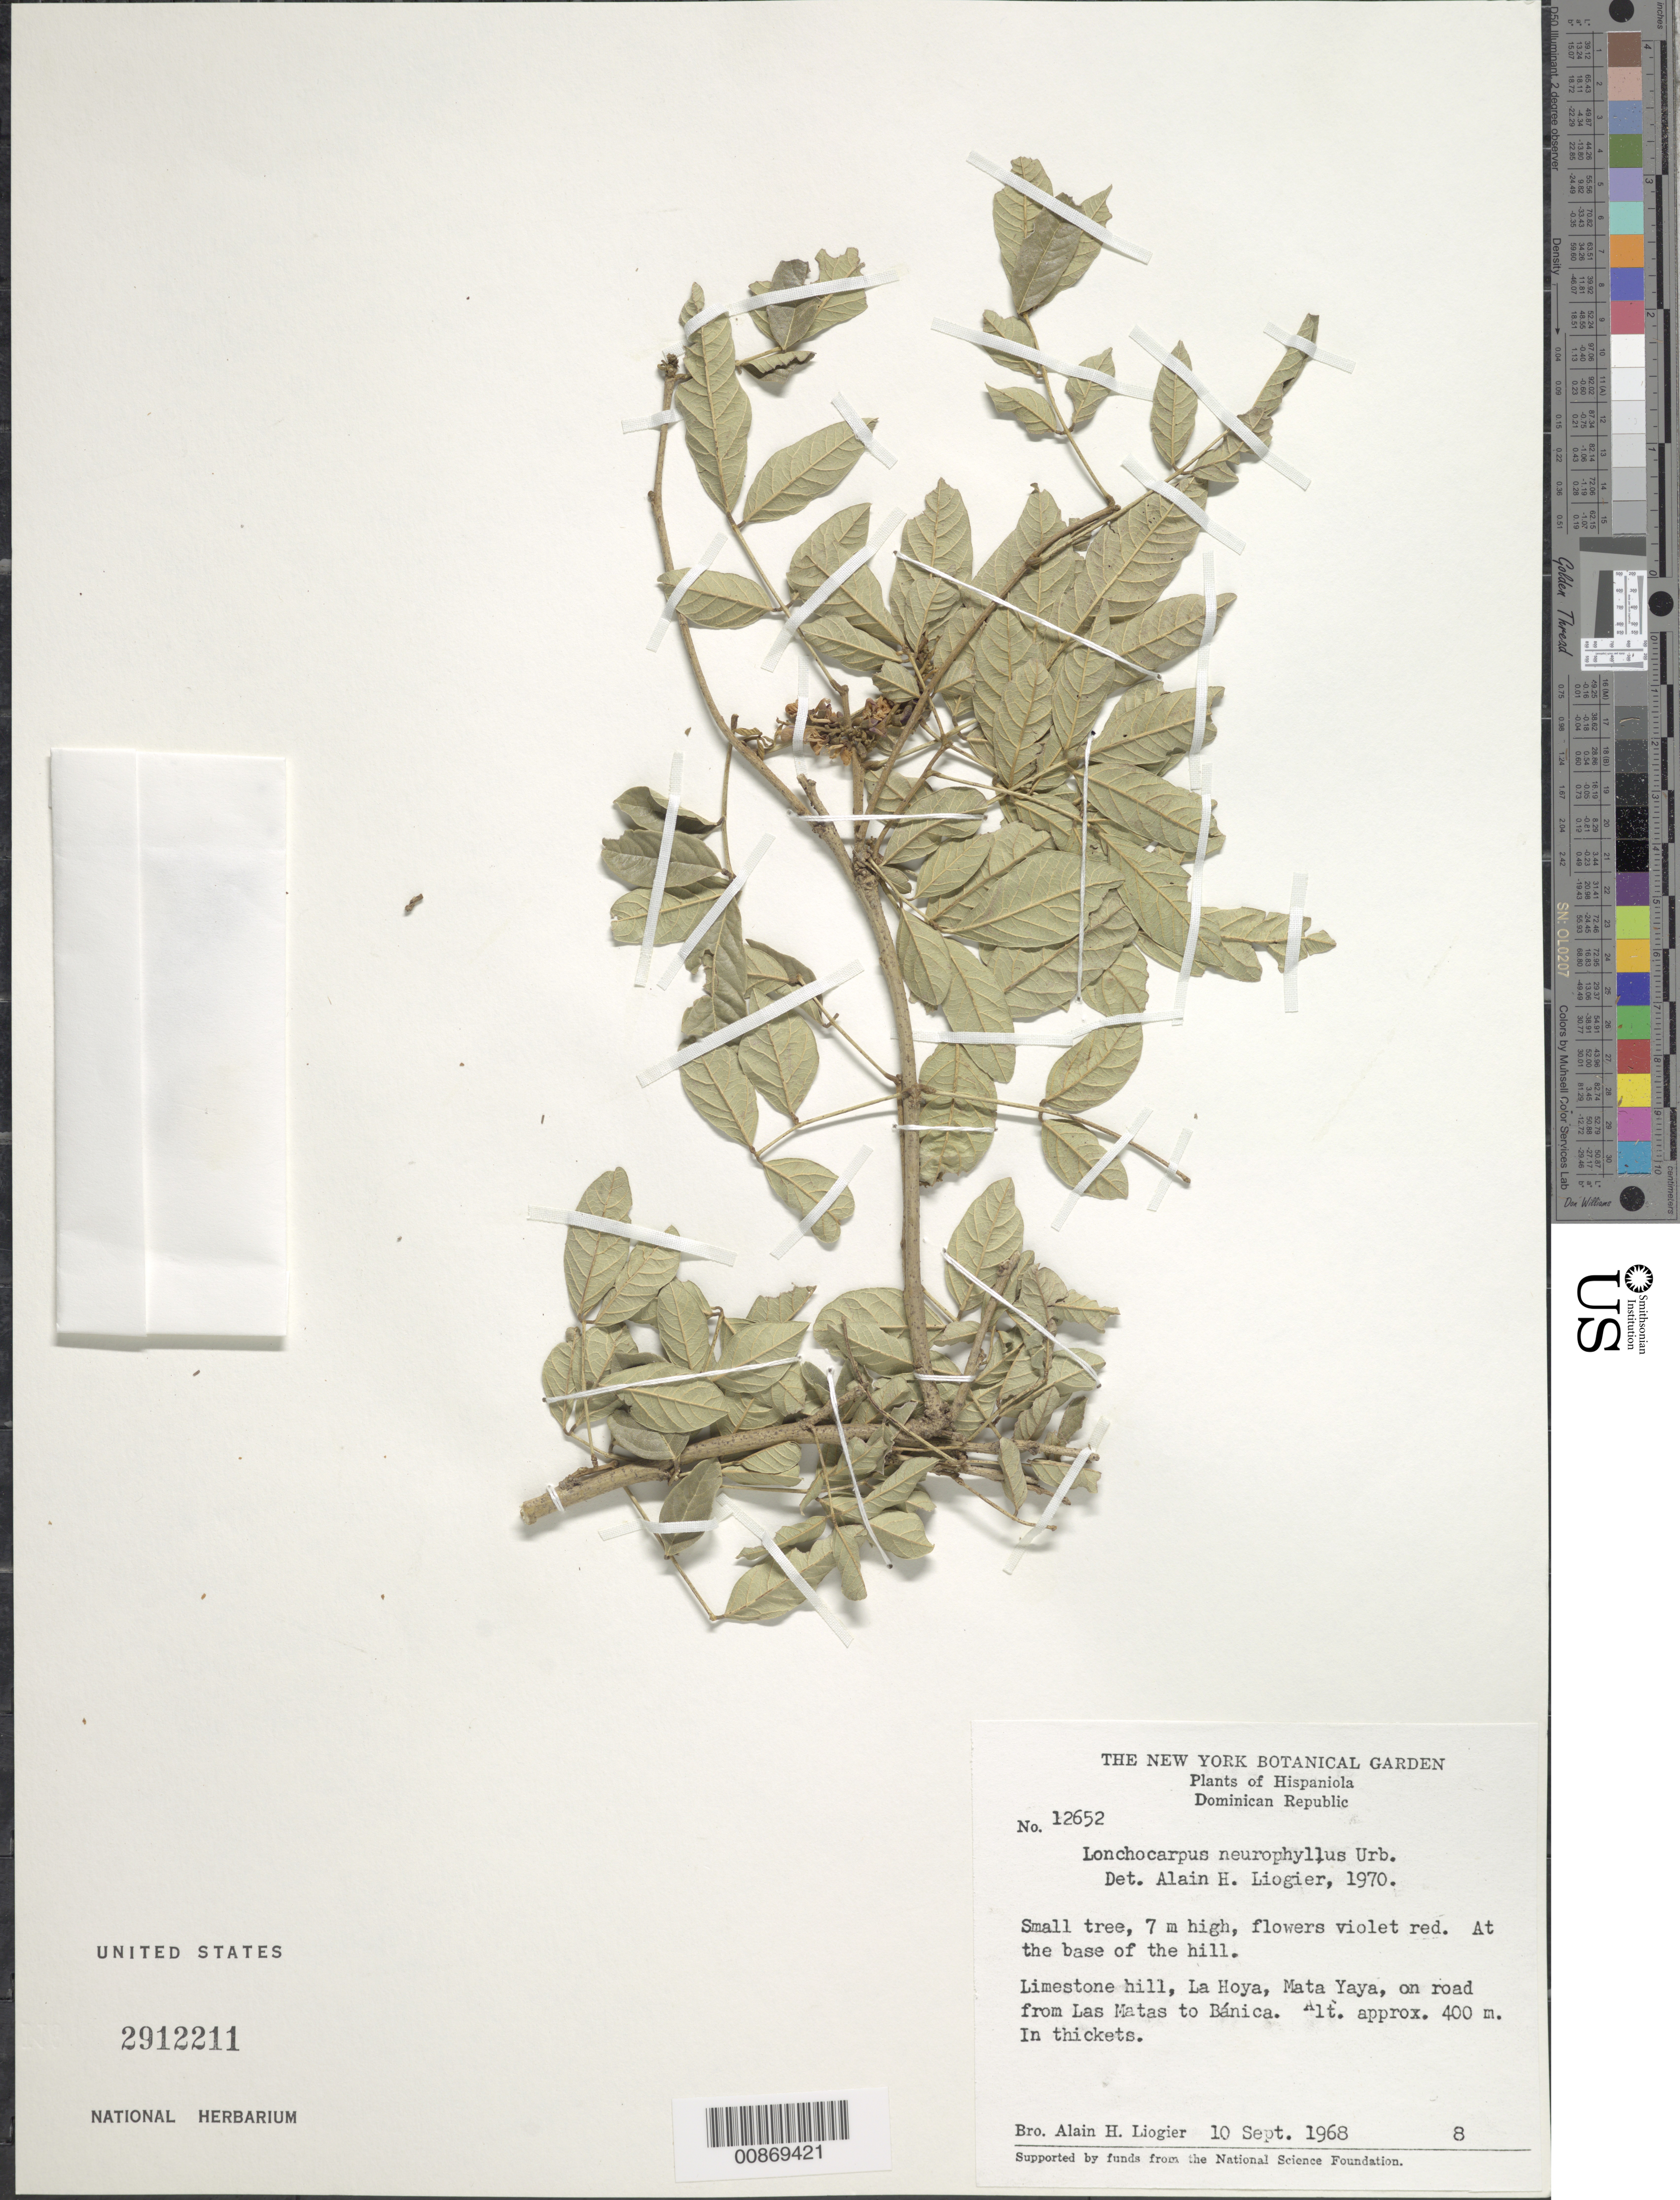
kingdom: Plantae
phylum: Tracheophyta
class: Magnoliopsida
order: Fabales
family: Fabaceae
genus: Lonchocarpus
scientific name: Lonchocarpus neurophyllus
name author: Urb.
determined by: Liogier, Alain H.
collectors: A. H. Liogier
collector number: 12652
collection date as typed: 10 Sep 1968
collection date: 1968-09-10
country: Dominican Republic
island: Hispaniola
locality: Limestone hill, La Hoya, Mata Yaya, on road from Las Matas to Bánica.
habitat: In thickets, at the base of the hill. Limestone hill.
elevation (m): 400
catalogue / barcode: US 2912211